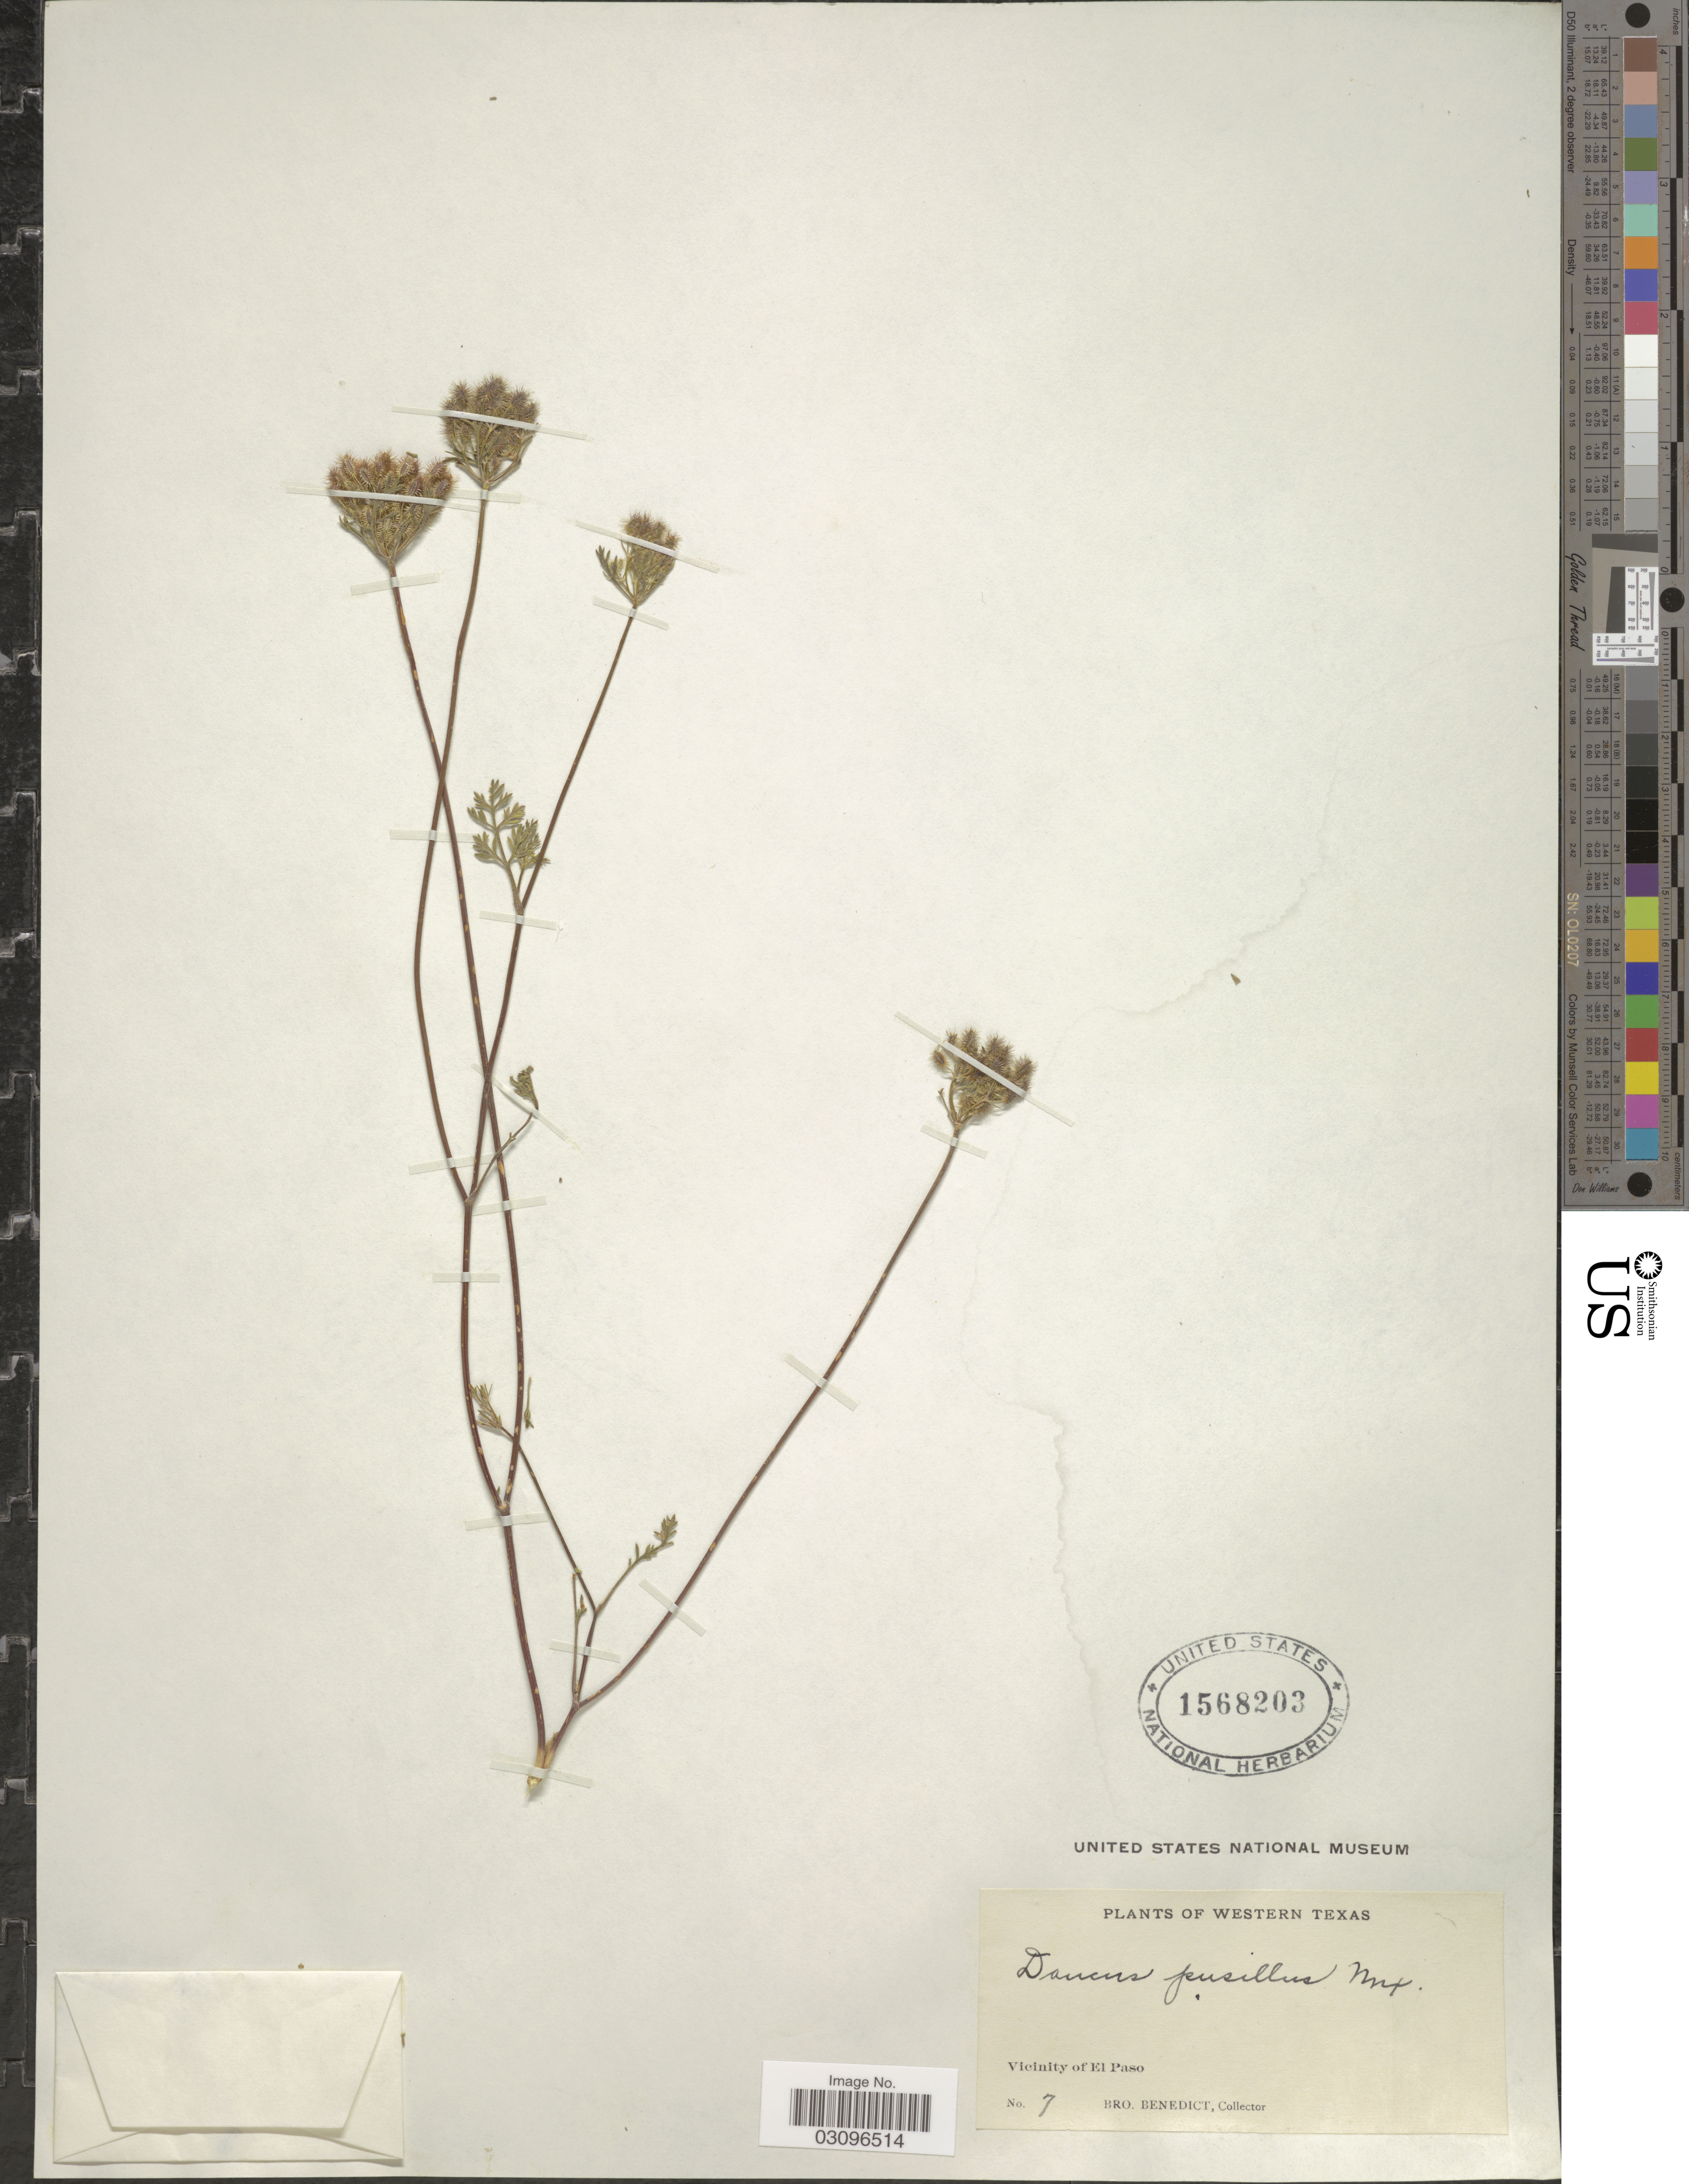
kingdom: Plantae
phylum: Tracheophyta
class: Magnoliopsida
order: Apiales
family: Apiaceae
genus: Daucus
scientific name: Daucus pusillus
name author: Michx.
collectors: Bro. Benedict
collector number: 7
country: United States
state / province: Texas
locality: Western Texas, Vicinity of El Paso.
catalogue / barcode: US 1568203